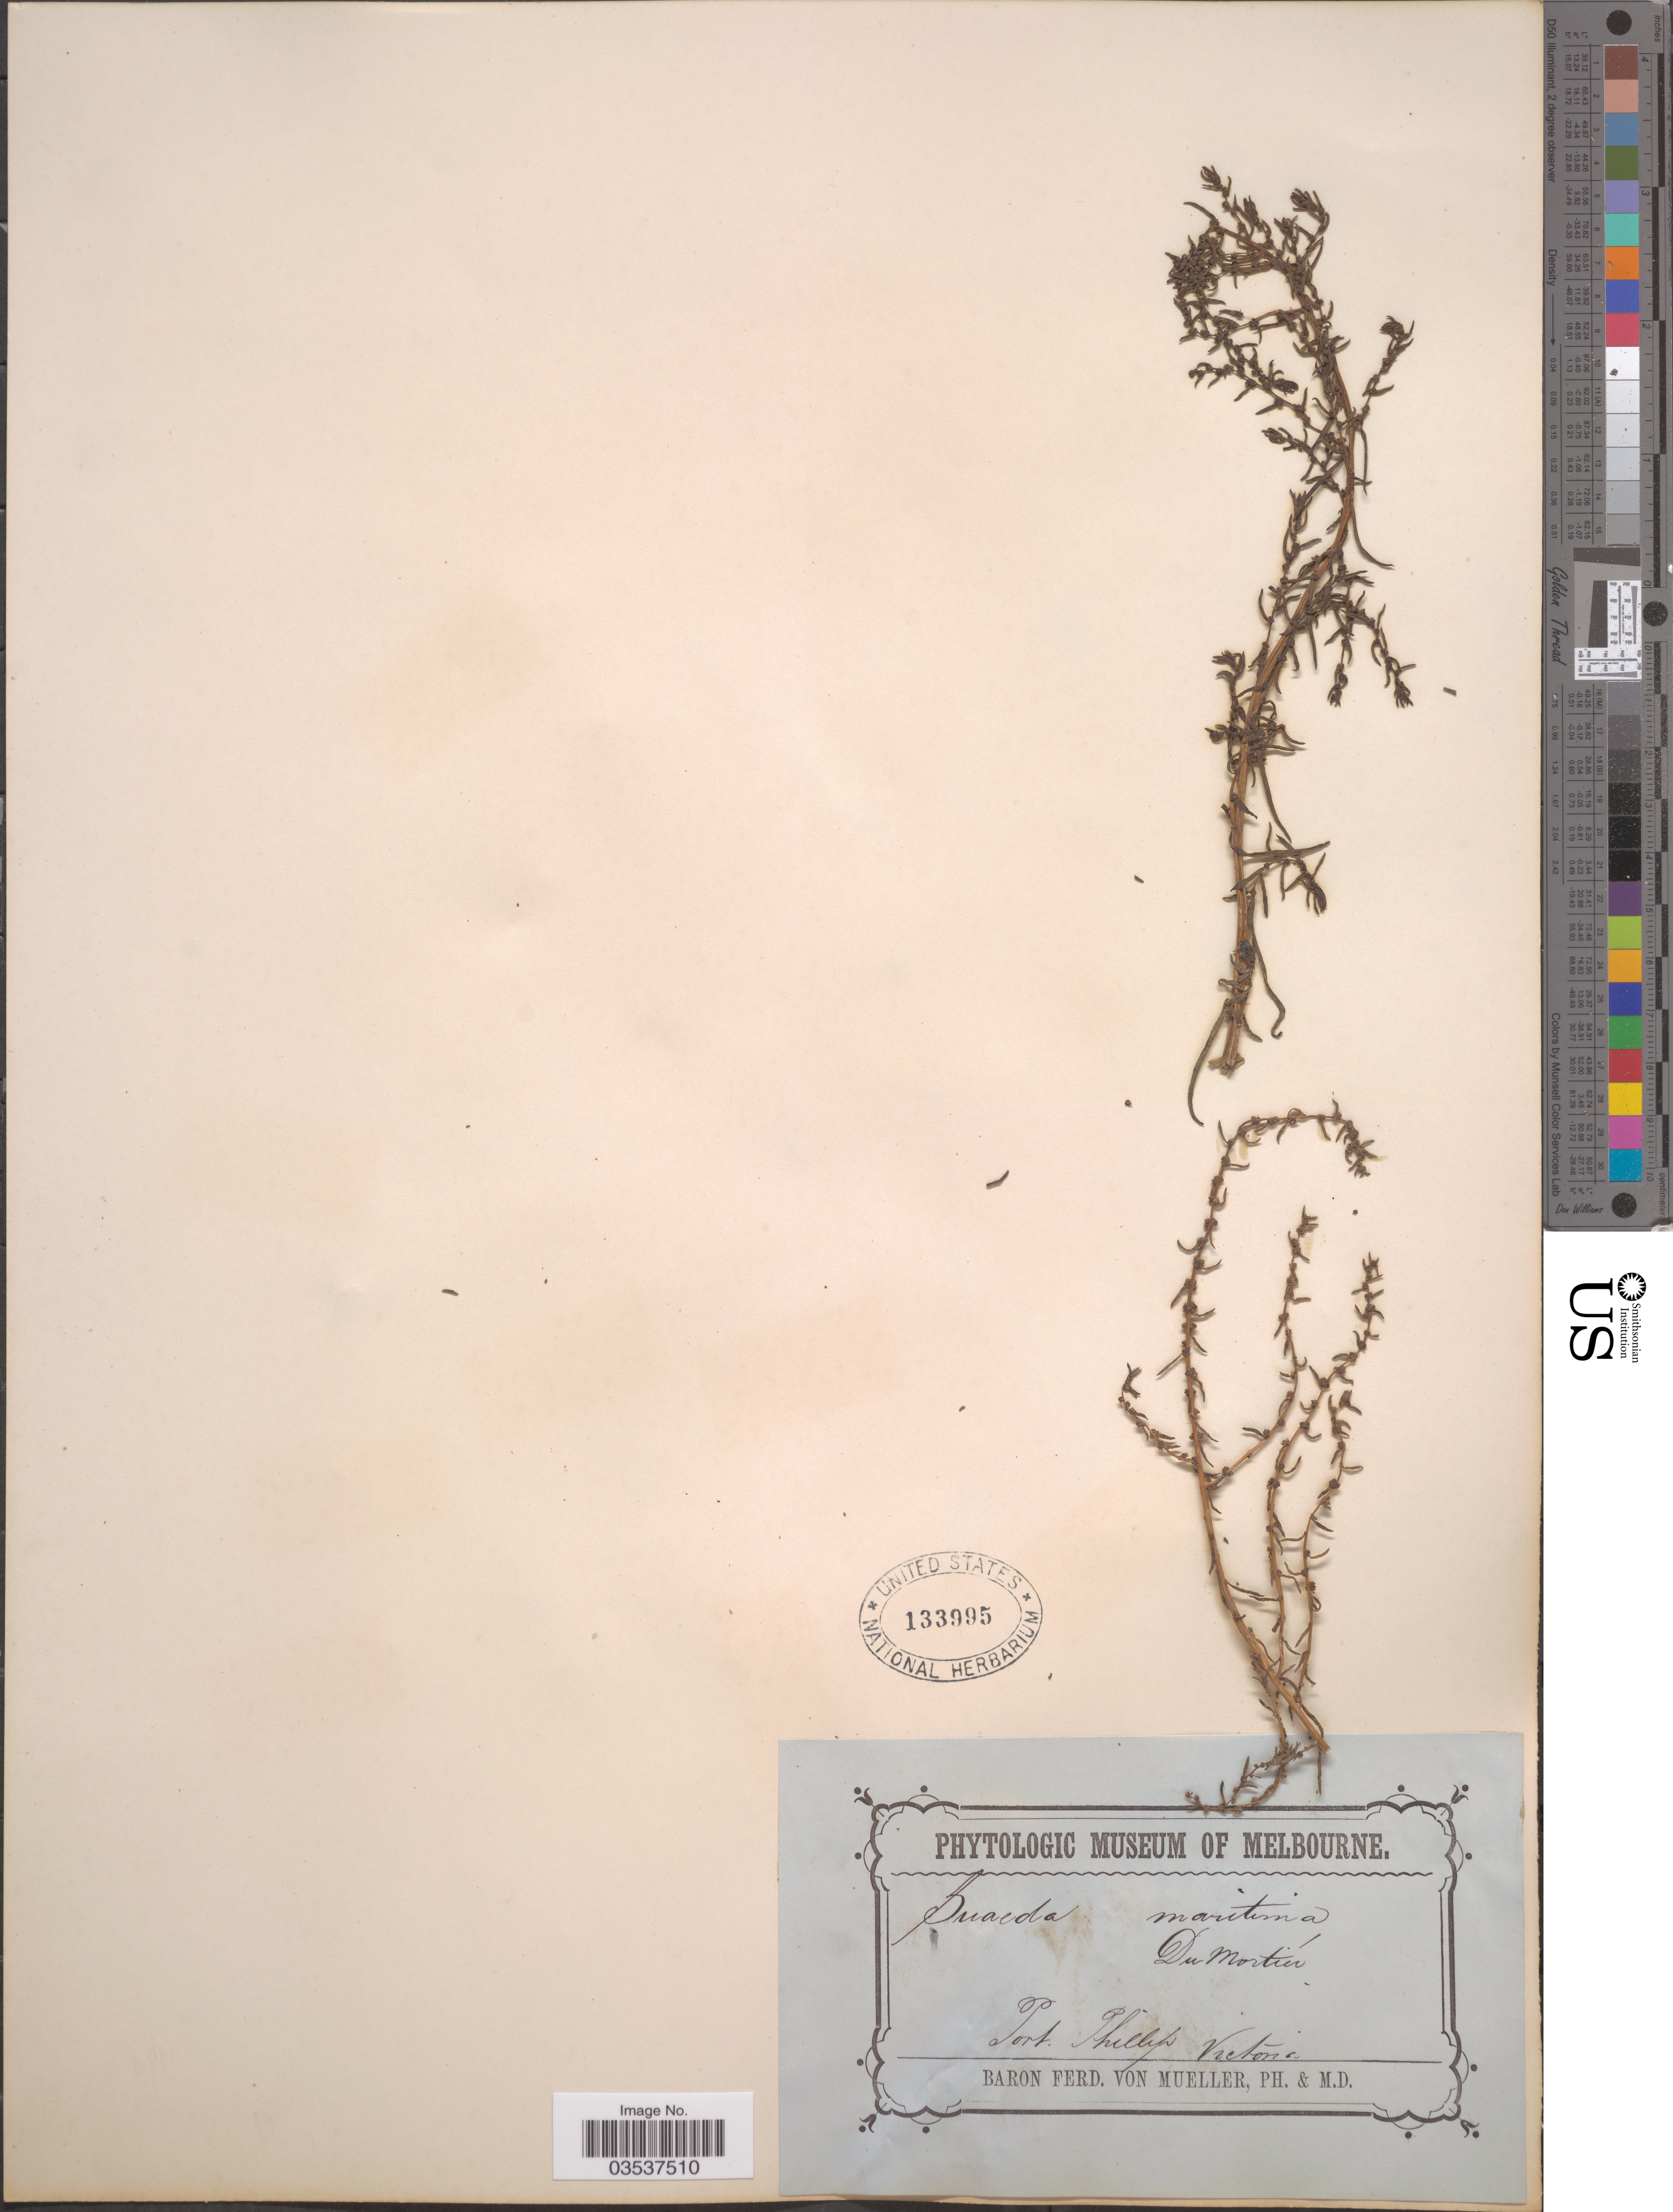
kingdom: Plantae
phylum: Tracheophyta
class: Magnoliopsida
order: Caryophyllales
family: Amaranthaceae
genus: Suaeda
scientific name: Suaeda maritima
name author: (L.) Dumort.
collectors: F. Mueller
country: Australia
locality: Port Phillip, Victoria.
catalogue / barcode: US 133995